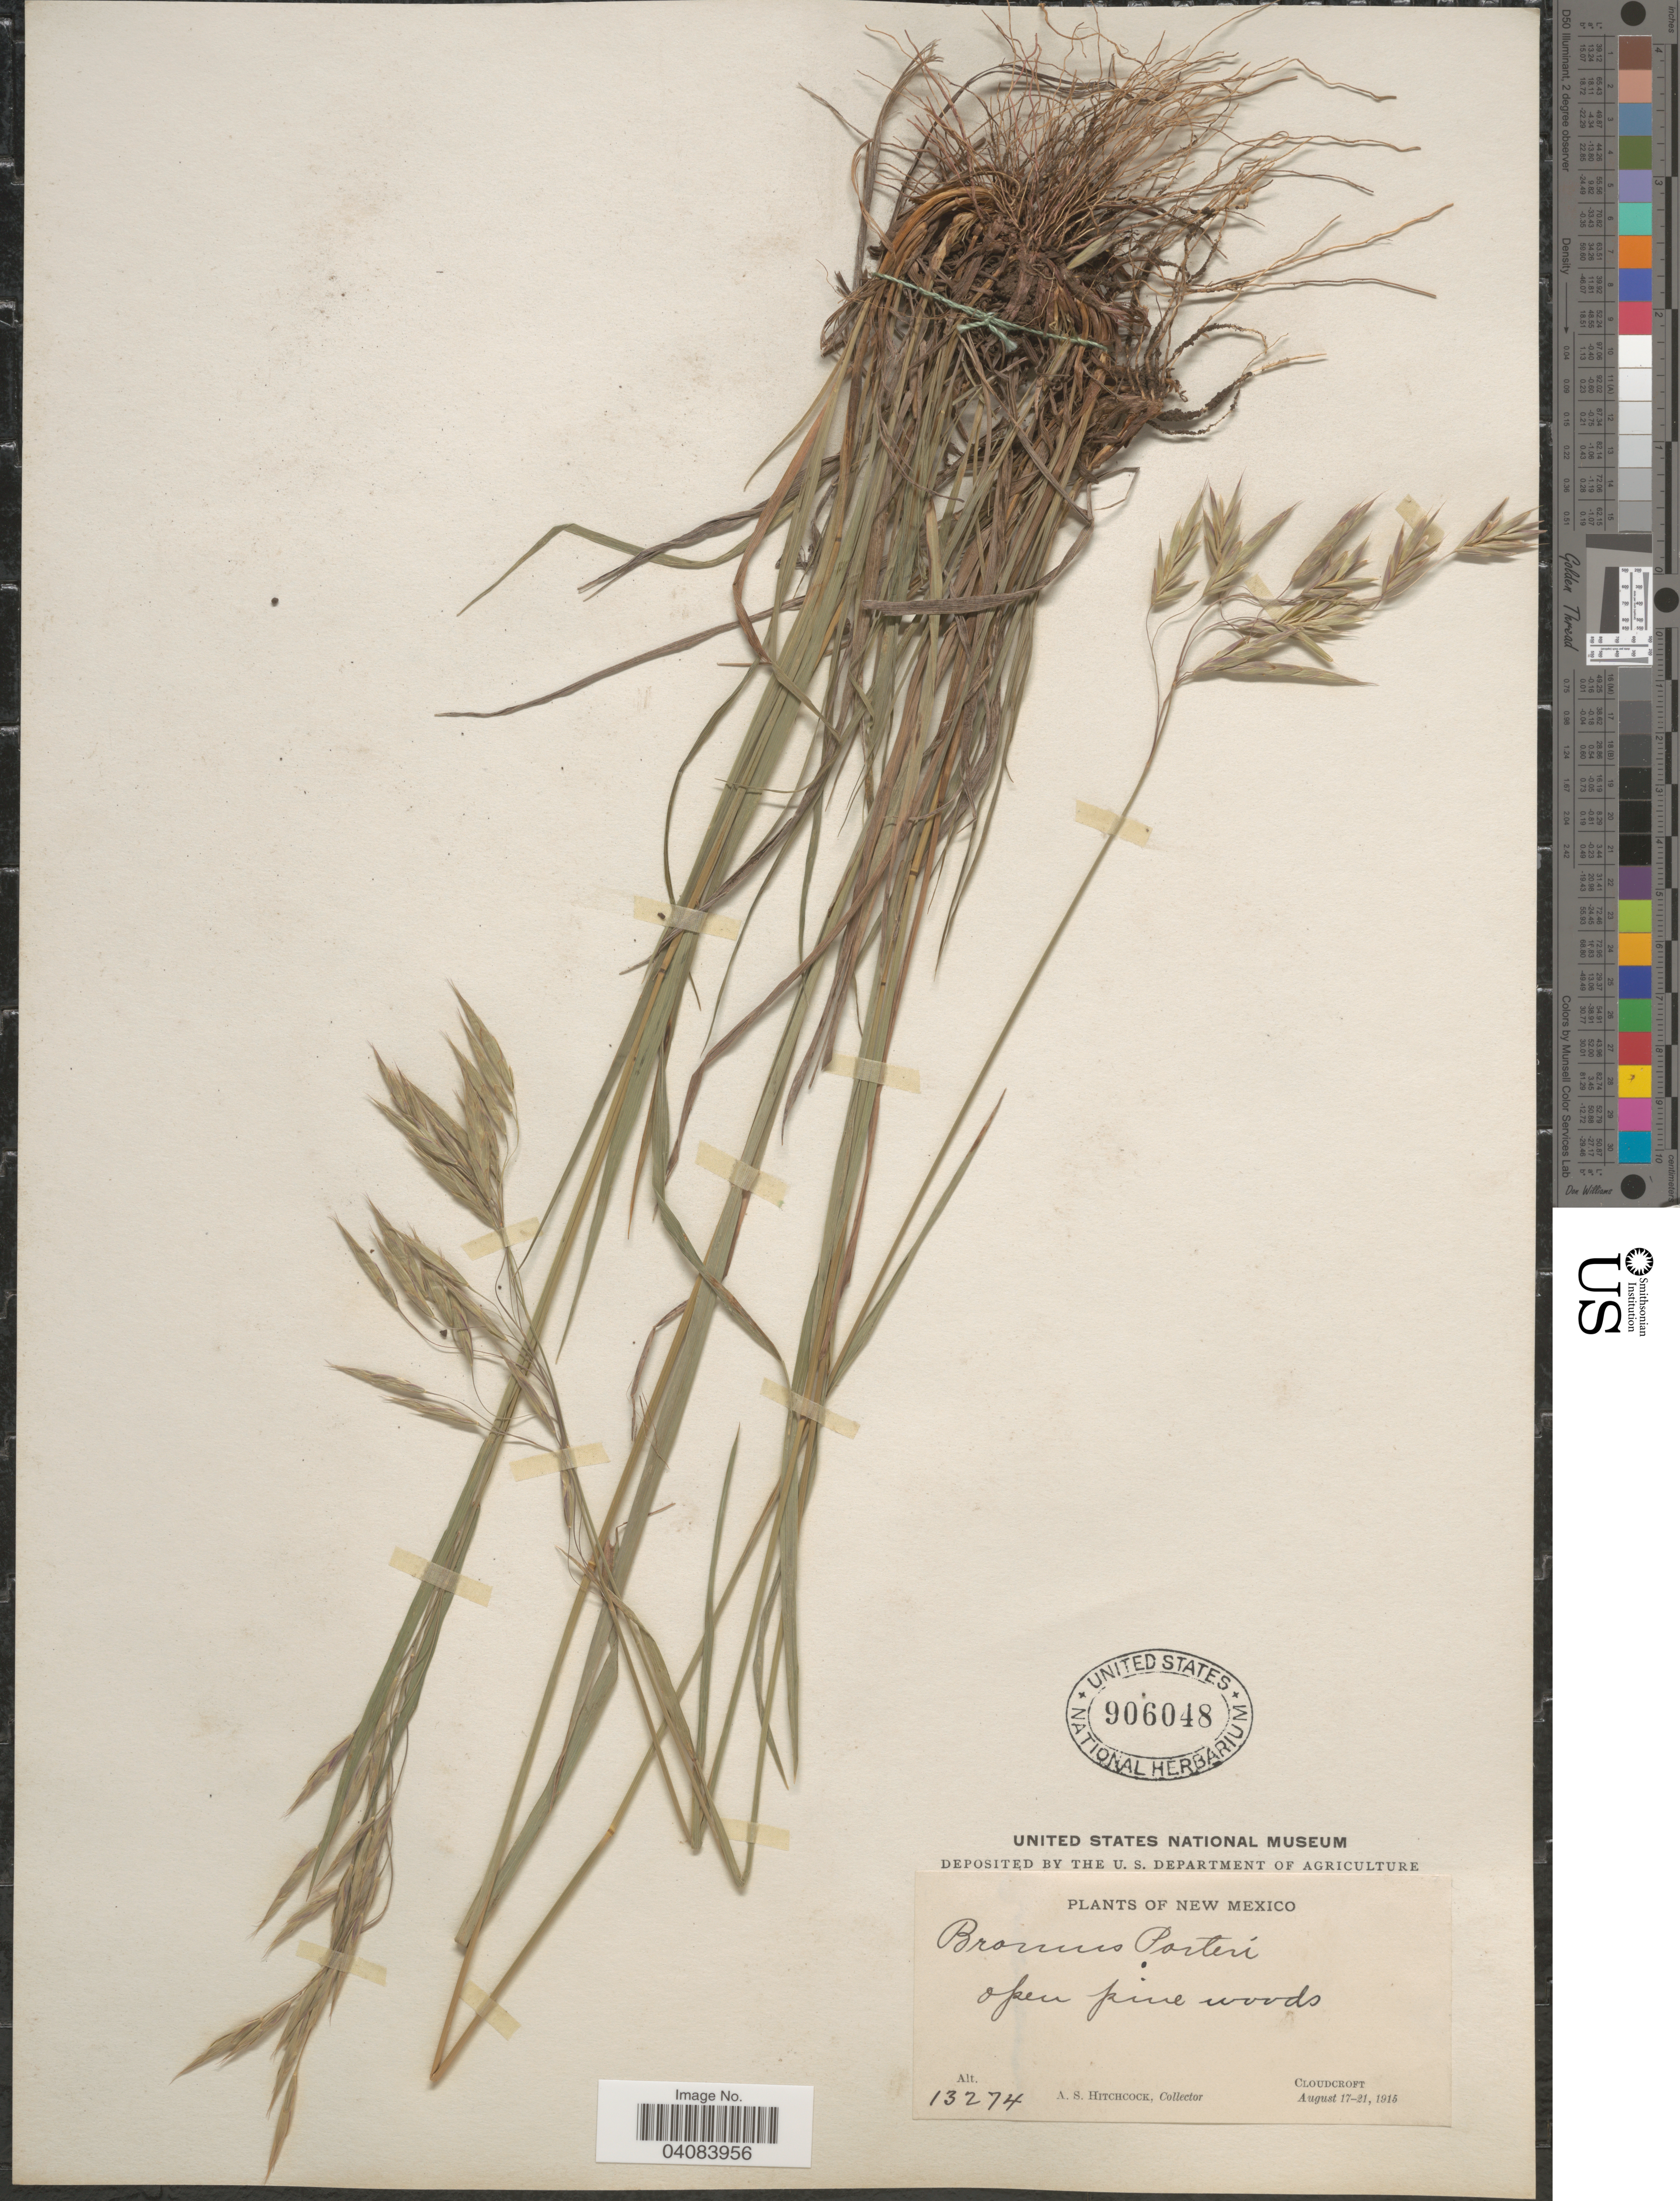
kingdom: Plantae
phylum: Tracheophyta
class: Liliopsida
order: Poales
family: Poaceae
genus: Bromus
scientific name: Bromus porteri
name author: (J.M. Coult.) Nash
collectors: A. Hichcock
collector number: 13274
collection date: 1915-08-17/1915-08-21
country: United States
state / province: New Mexico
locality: Open pine woods. Cloudcroft.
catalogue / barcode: US 906048